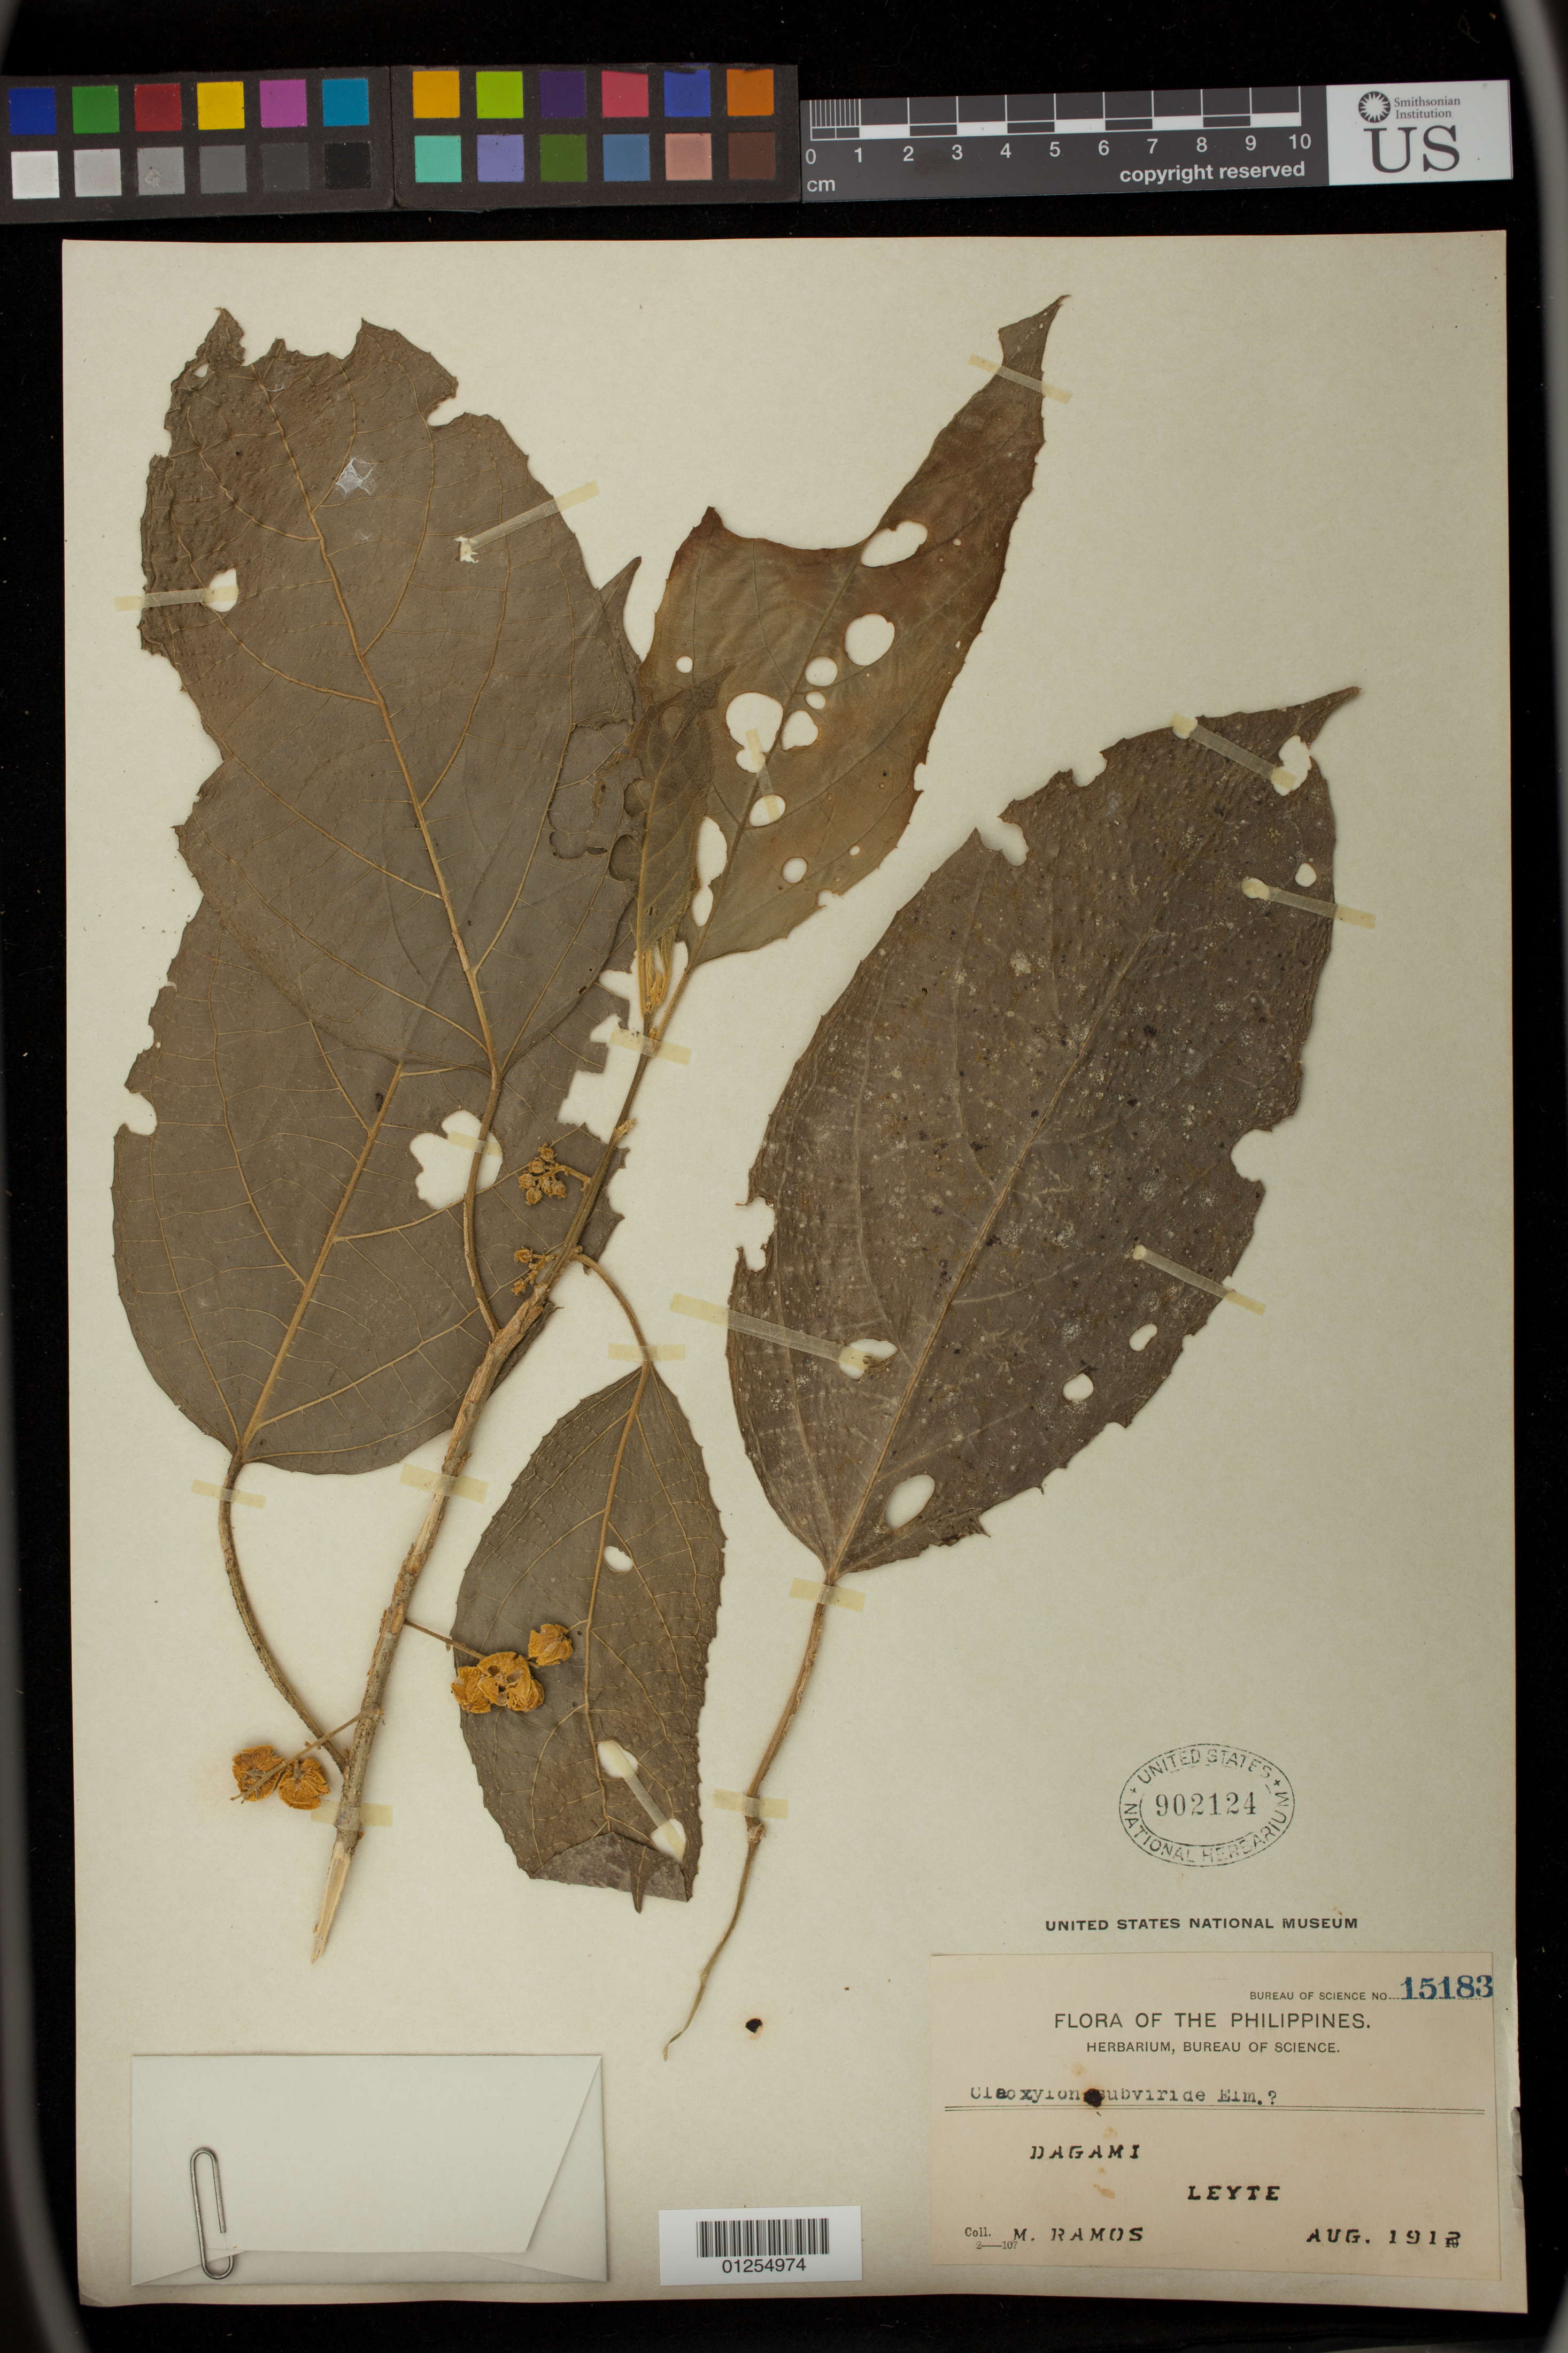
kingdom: Plantae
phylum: Tracheophyta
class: Magnoliopsida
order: Malpighiales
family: Euphorbiaceae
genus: Claoxylon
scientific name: Claoxylon subviride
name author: Elmer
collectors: M. Ramos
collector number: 15183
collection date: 1912-08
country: Philippines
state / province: Eastern Visayas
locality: Dagami,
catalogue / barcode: US 902124